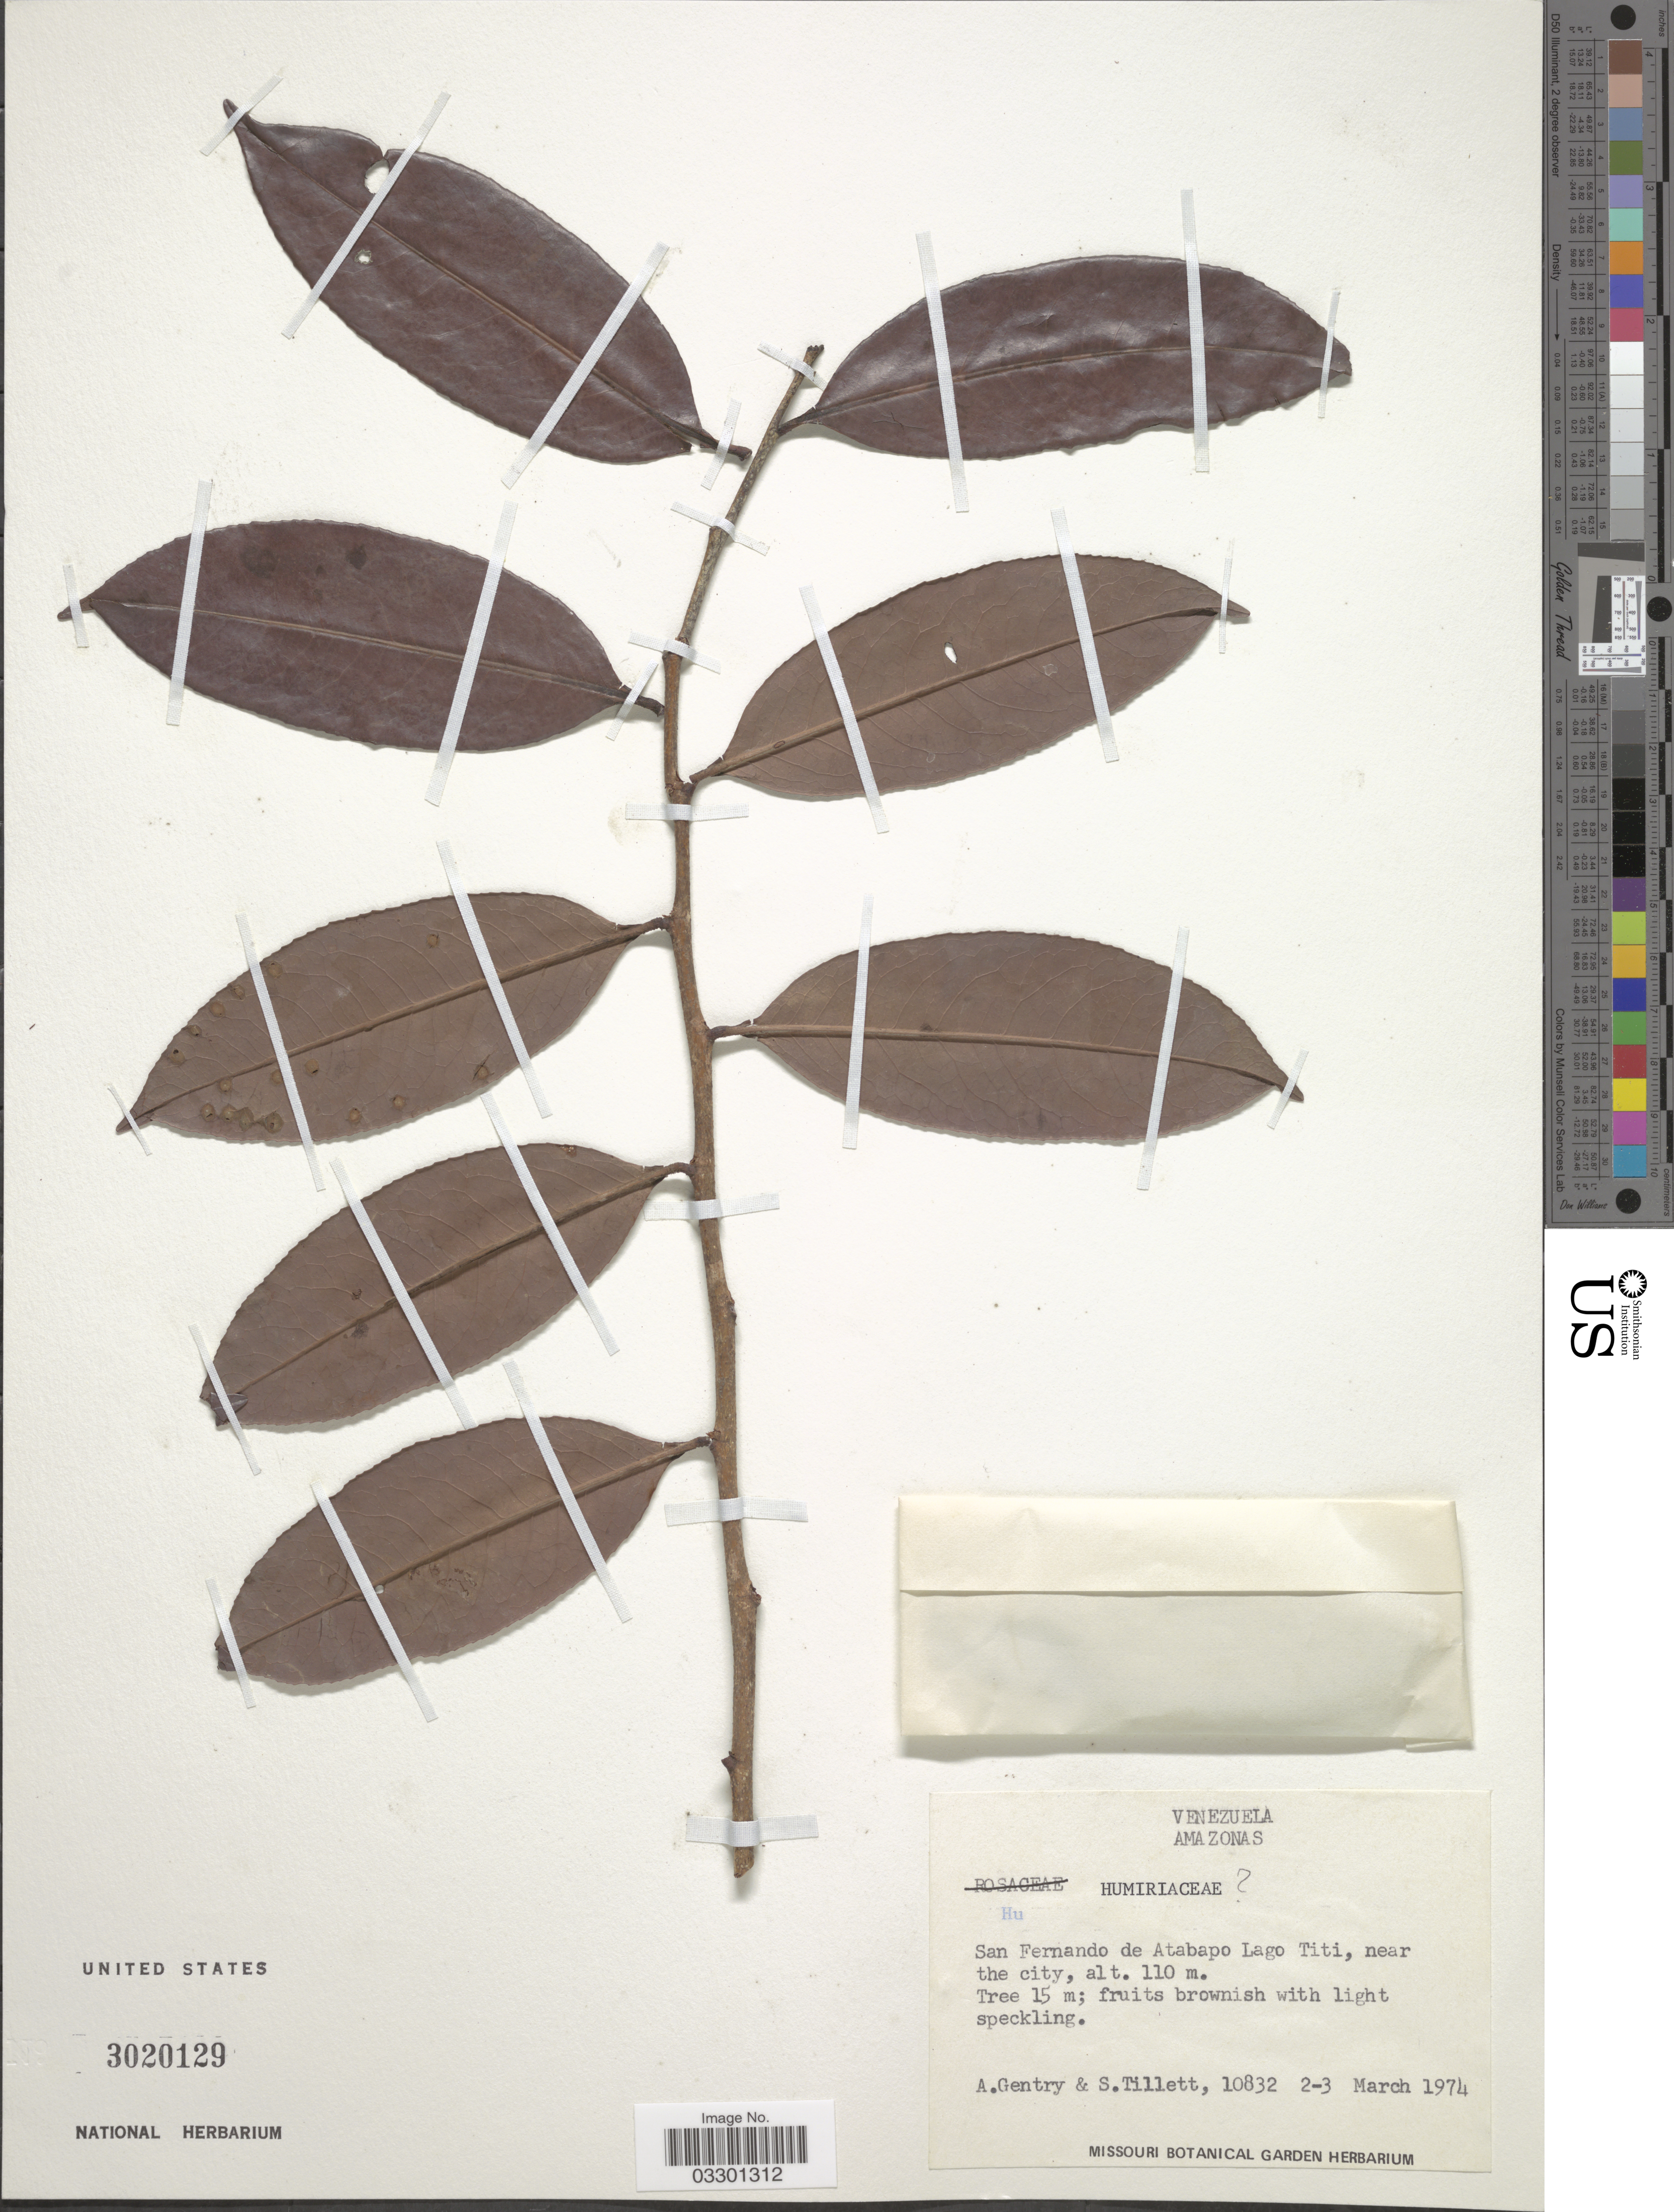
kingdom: Plantae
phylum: Tracheophyta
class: Magnoliopsida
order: Malpighiales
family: Humiriaceae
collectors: A. H. Gentry & S. S. Tillett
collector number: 10832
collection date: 1974-03-02/1974-03-03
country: Venezuela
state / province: Amazonas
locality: San Fernando de Atabapo Lago Titi, near the city.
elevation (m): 110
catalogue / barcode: US 3020129